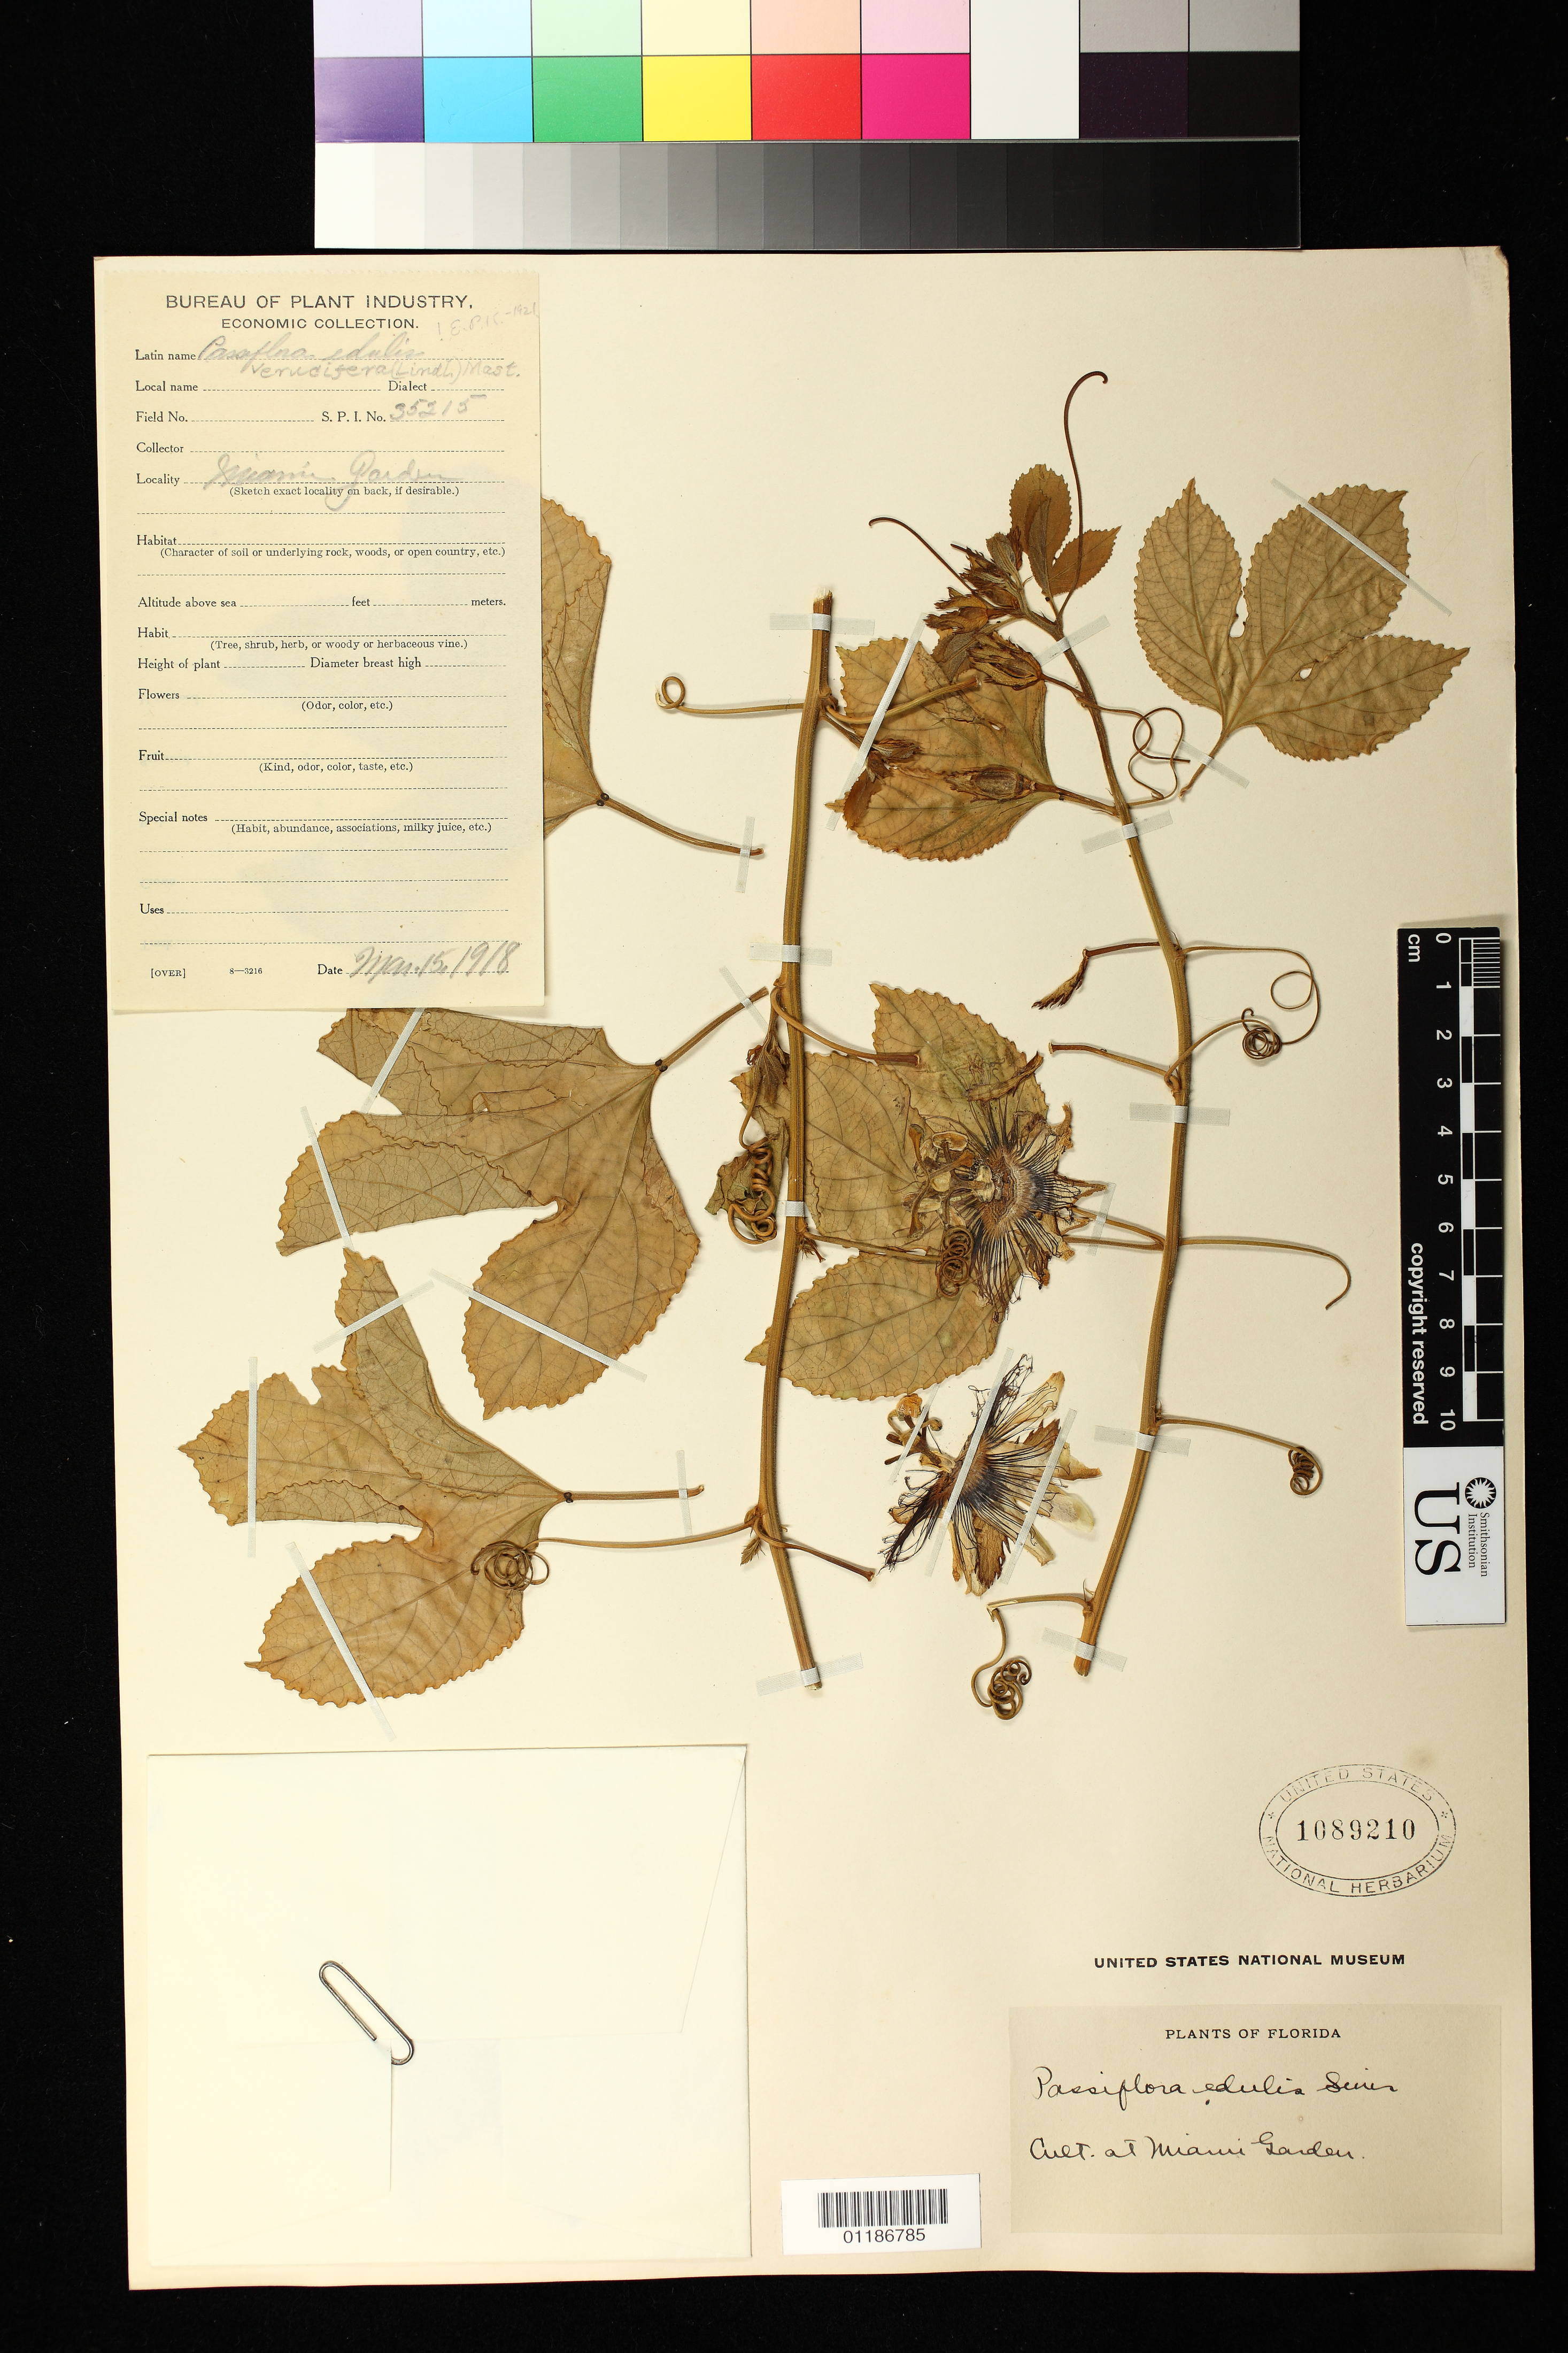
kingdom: Plantae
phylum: Tracheophyta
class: Magnoliopsida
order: Malpighiales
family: Passifloraceae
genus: Passiflora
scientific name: Passiflora edulis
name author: Sims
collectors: ex Herb. Bureau of Plant Industry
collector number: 35215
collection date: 1918-03-15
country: United States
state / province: Florida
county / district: Dade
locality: Cultivated at Miami Gardens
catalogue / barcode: US 1089210